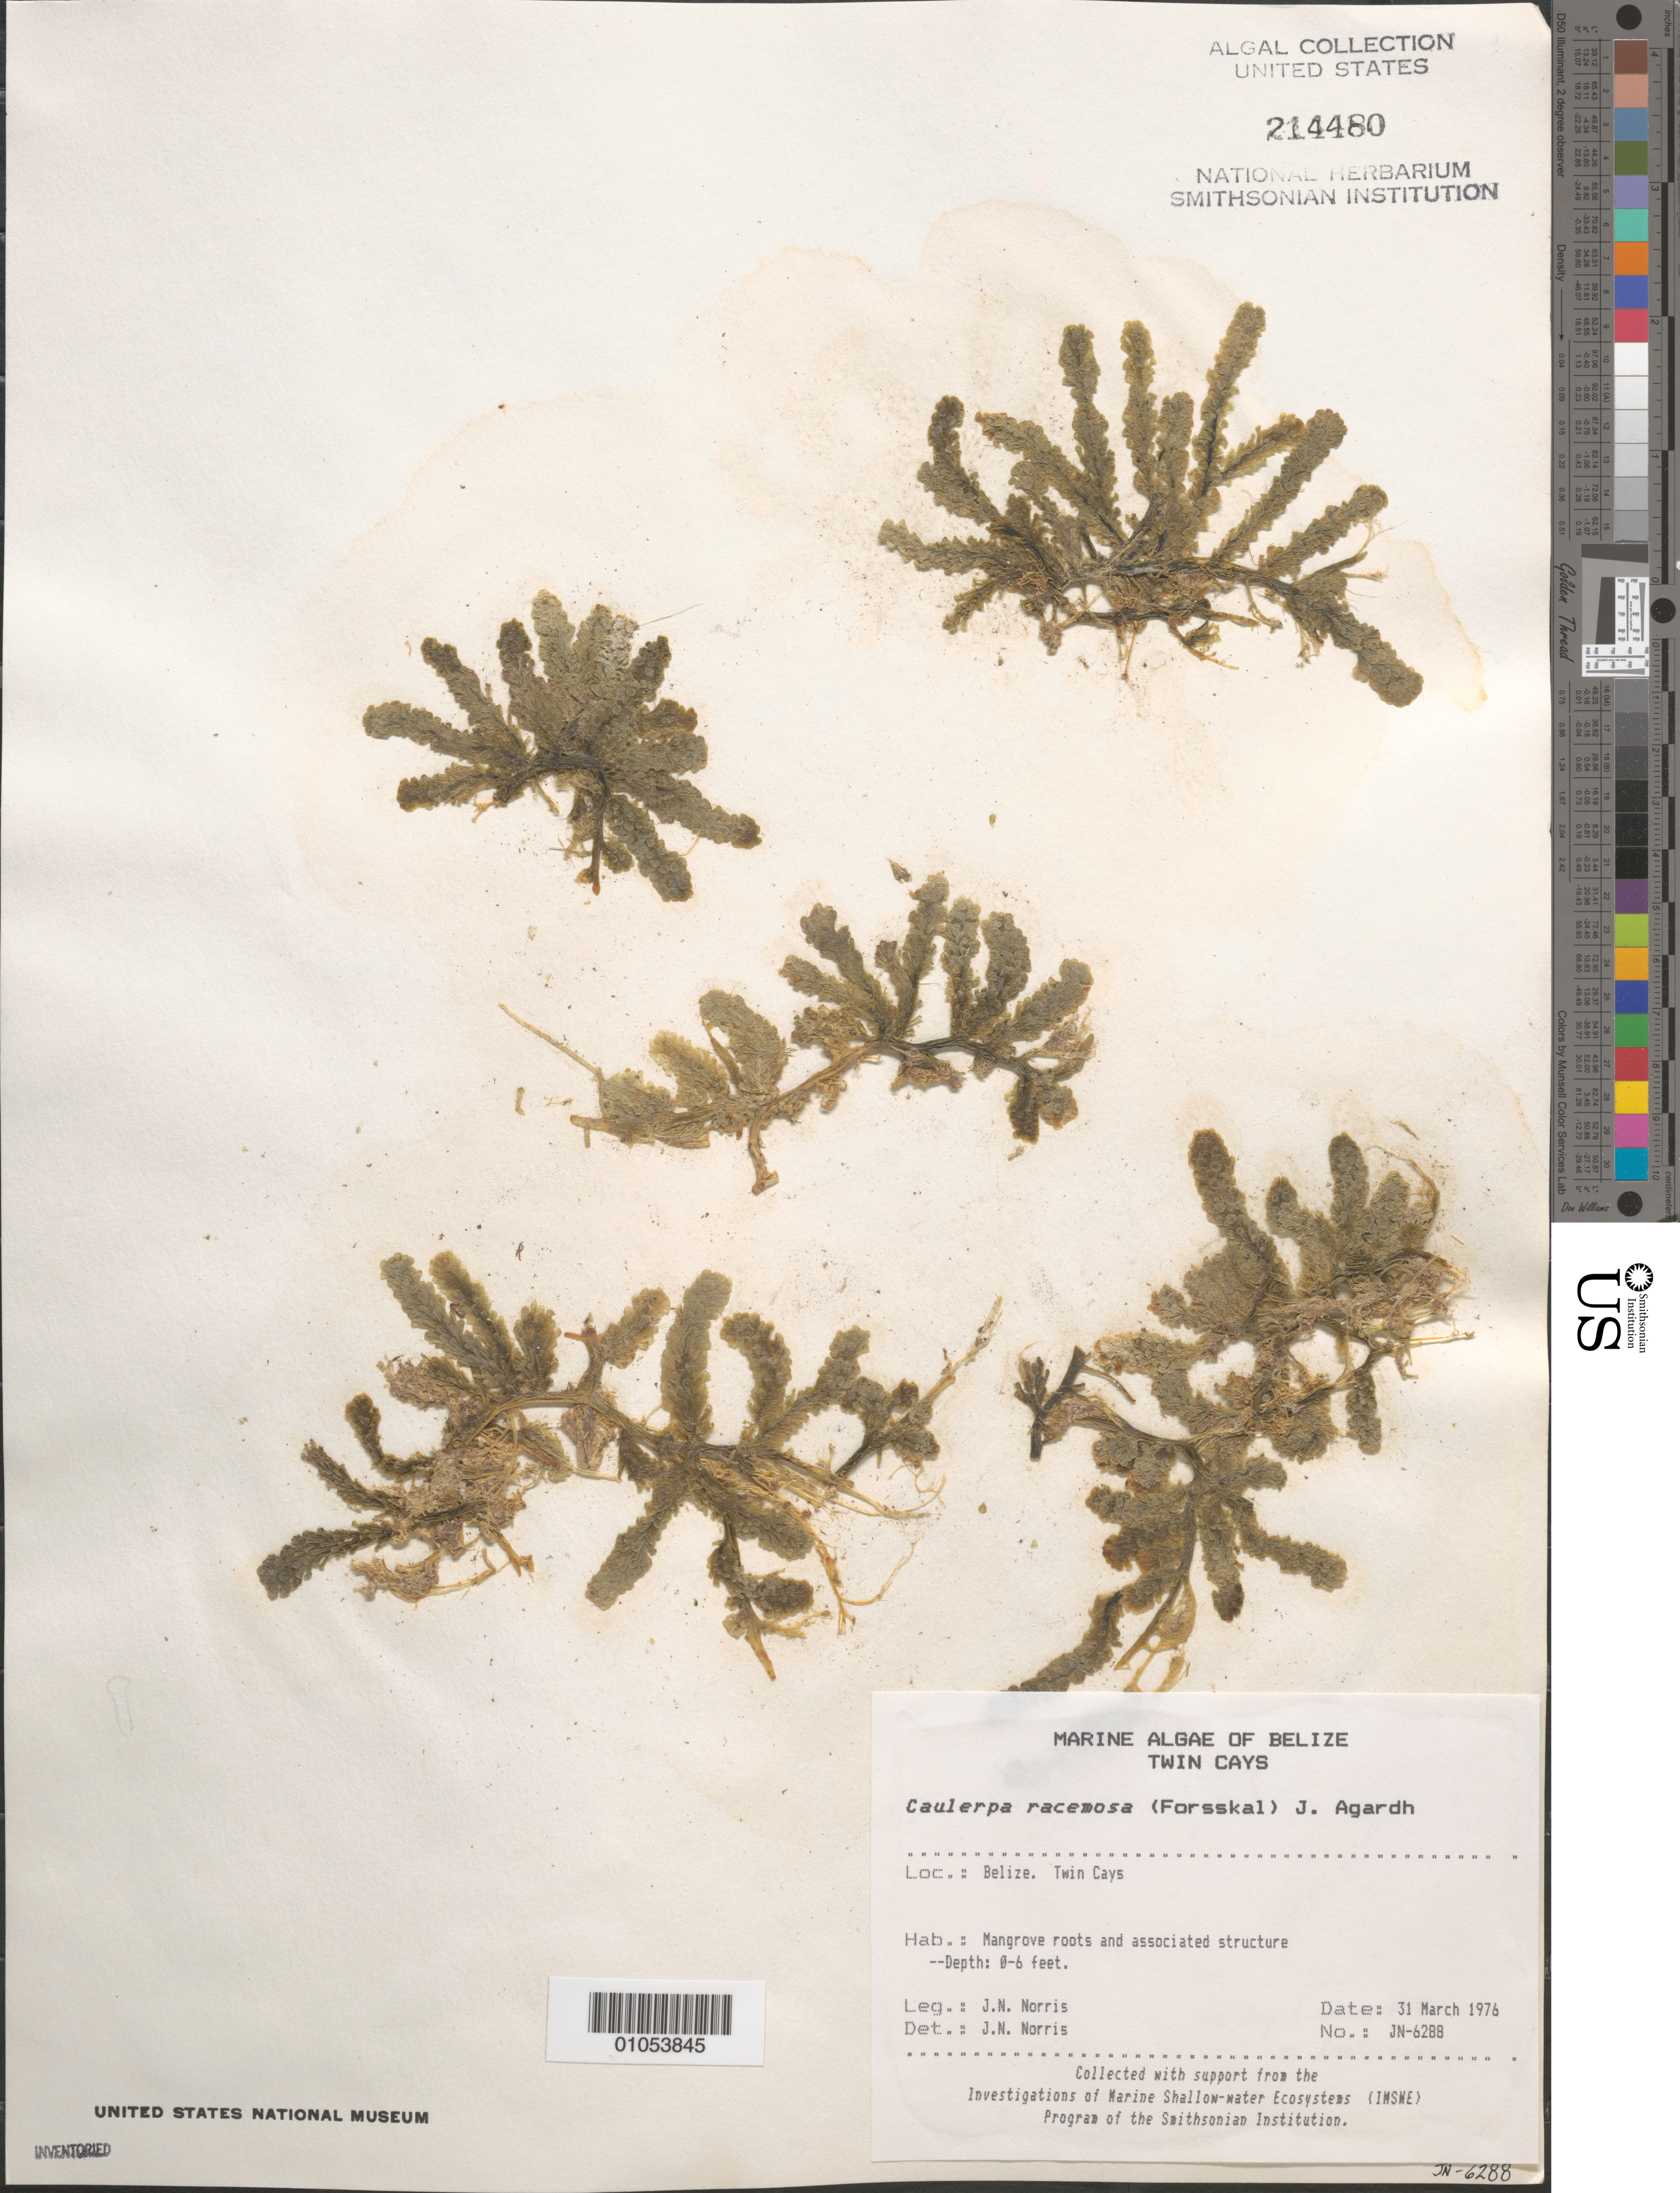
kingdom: Plantae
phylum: Chlorophyta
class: Ulvophyceae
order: Bryopsidales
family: Caulerpaceae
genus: Caulerpa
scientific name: Caulerpa racemosa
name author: (Forssk.) J. Agardh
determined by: Norris, James N.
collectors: J. N. Norris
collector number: JN-6288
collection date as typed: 31 Mar 1976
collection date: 1976-03-31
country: Belize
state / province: Stann Creek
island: Twin Cays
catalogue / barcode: US 214480